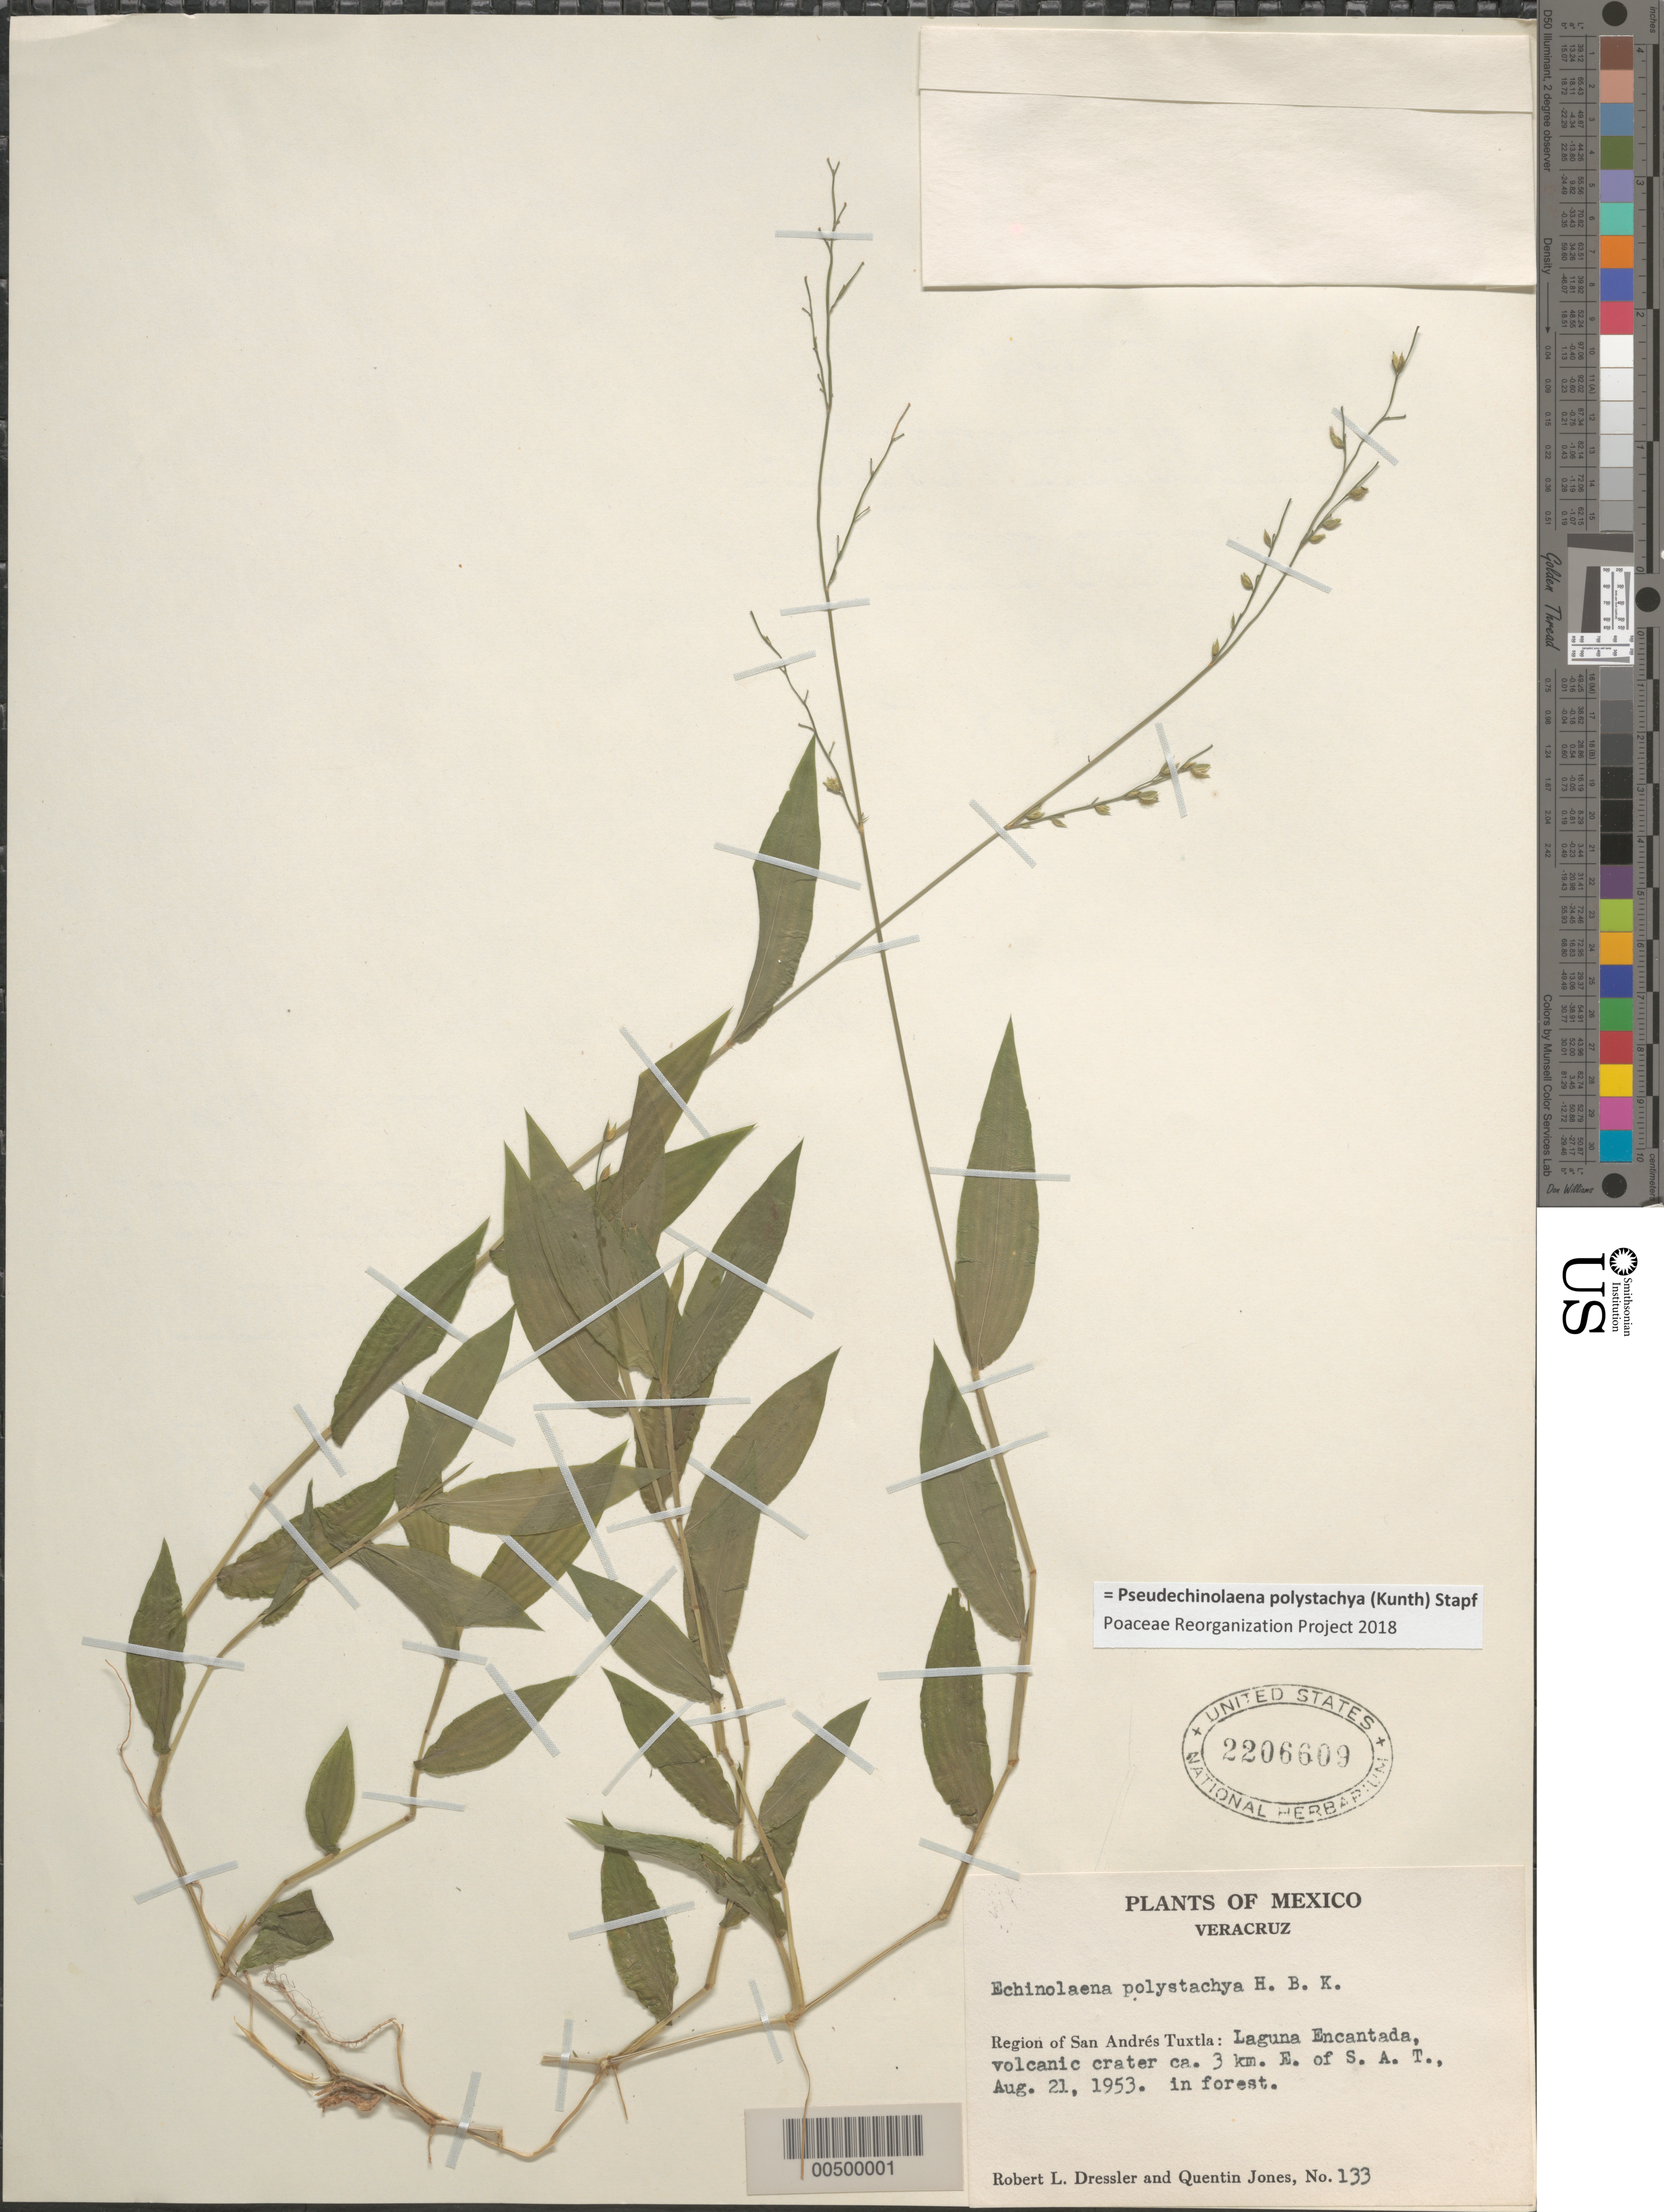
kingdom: Plantae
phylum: Tracheophyta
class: Liliopsida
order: Poales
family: Poaceae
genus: Pseudechinolaena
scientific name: Pseudechinolaena polystachya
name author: (Kunth) Stapf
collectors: R. Dressler & Q. Jones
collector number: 133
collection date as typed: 21 Aug 1953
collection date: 1953-08-21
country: Mexico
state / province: Veracruz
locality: Region of San Andr‚s Tuxtla, Laguna Encantada, volcanic crater ca. 3 km E of San Andr‚s Tuxtla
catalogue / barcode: US 2206609